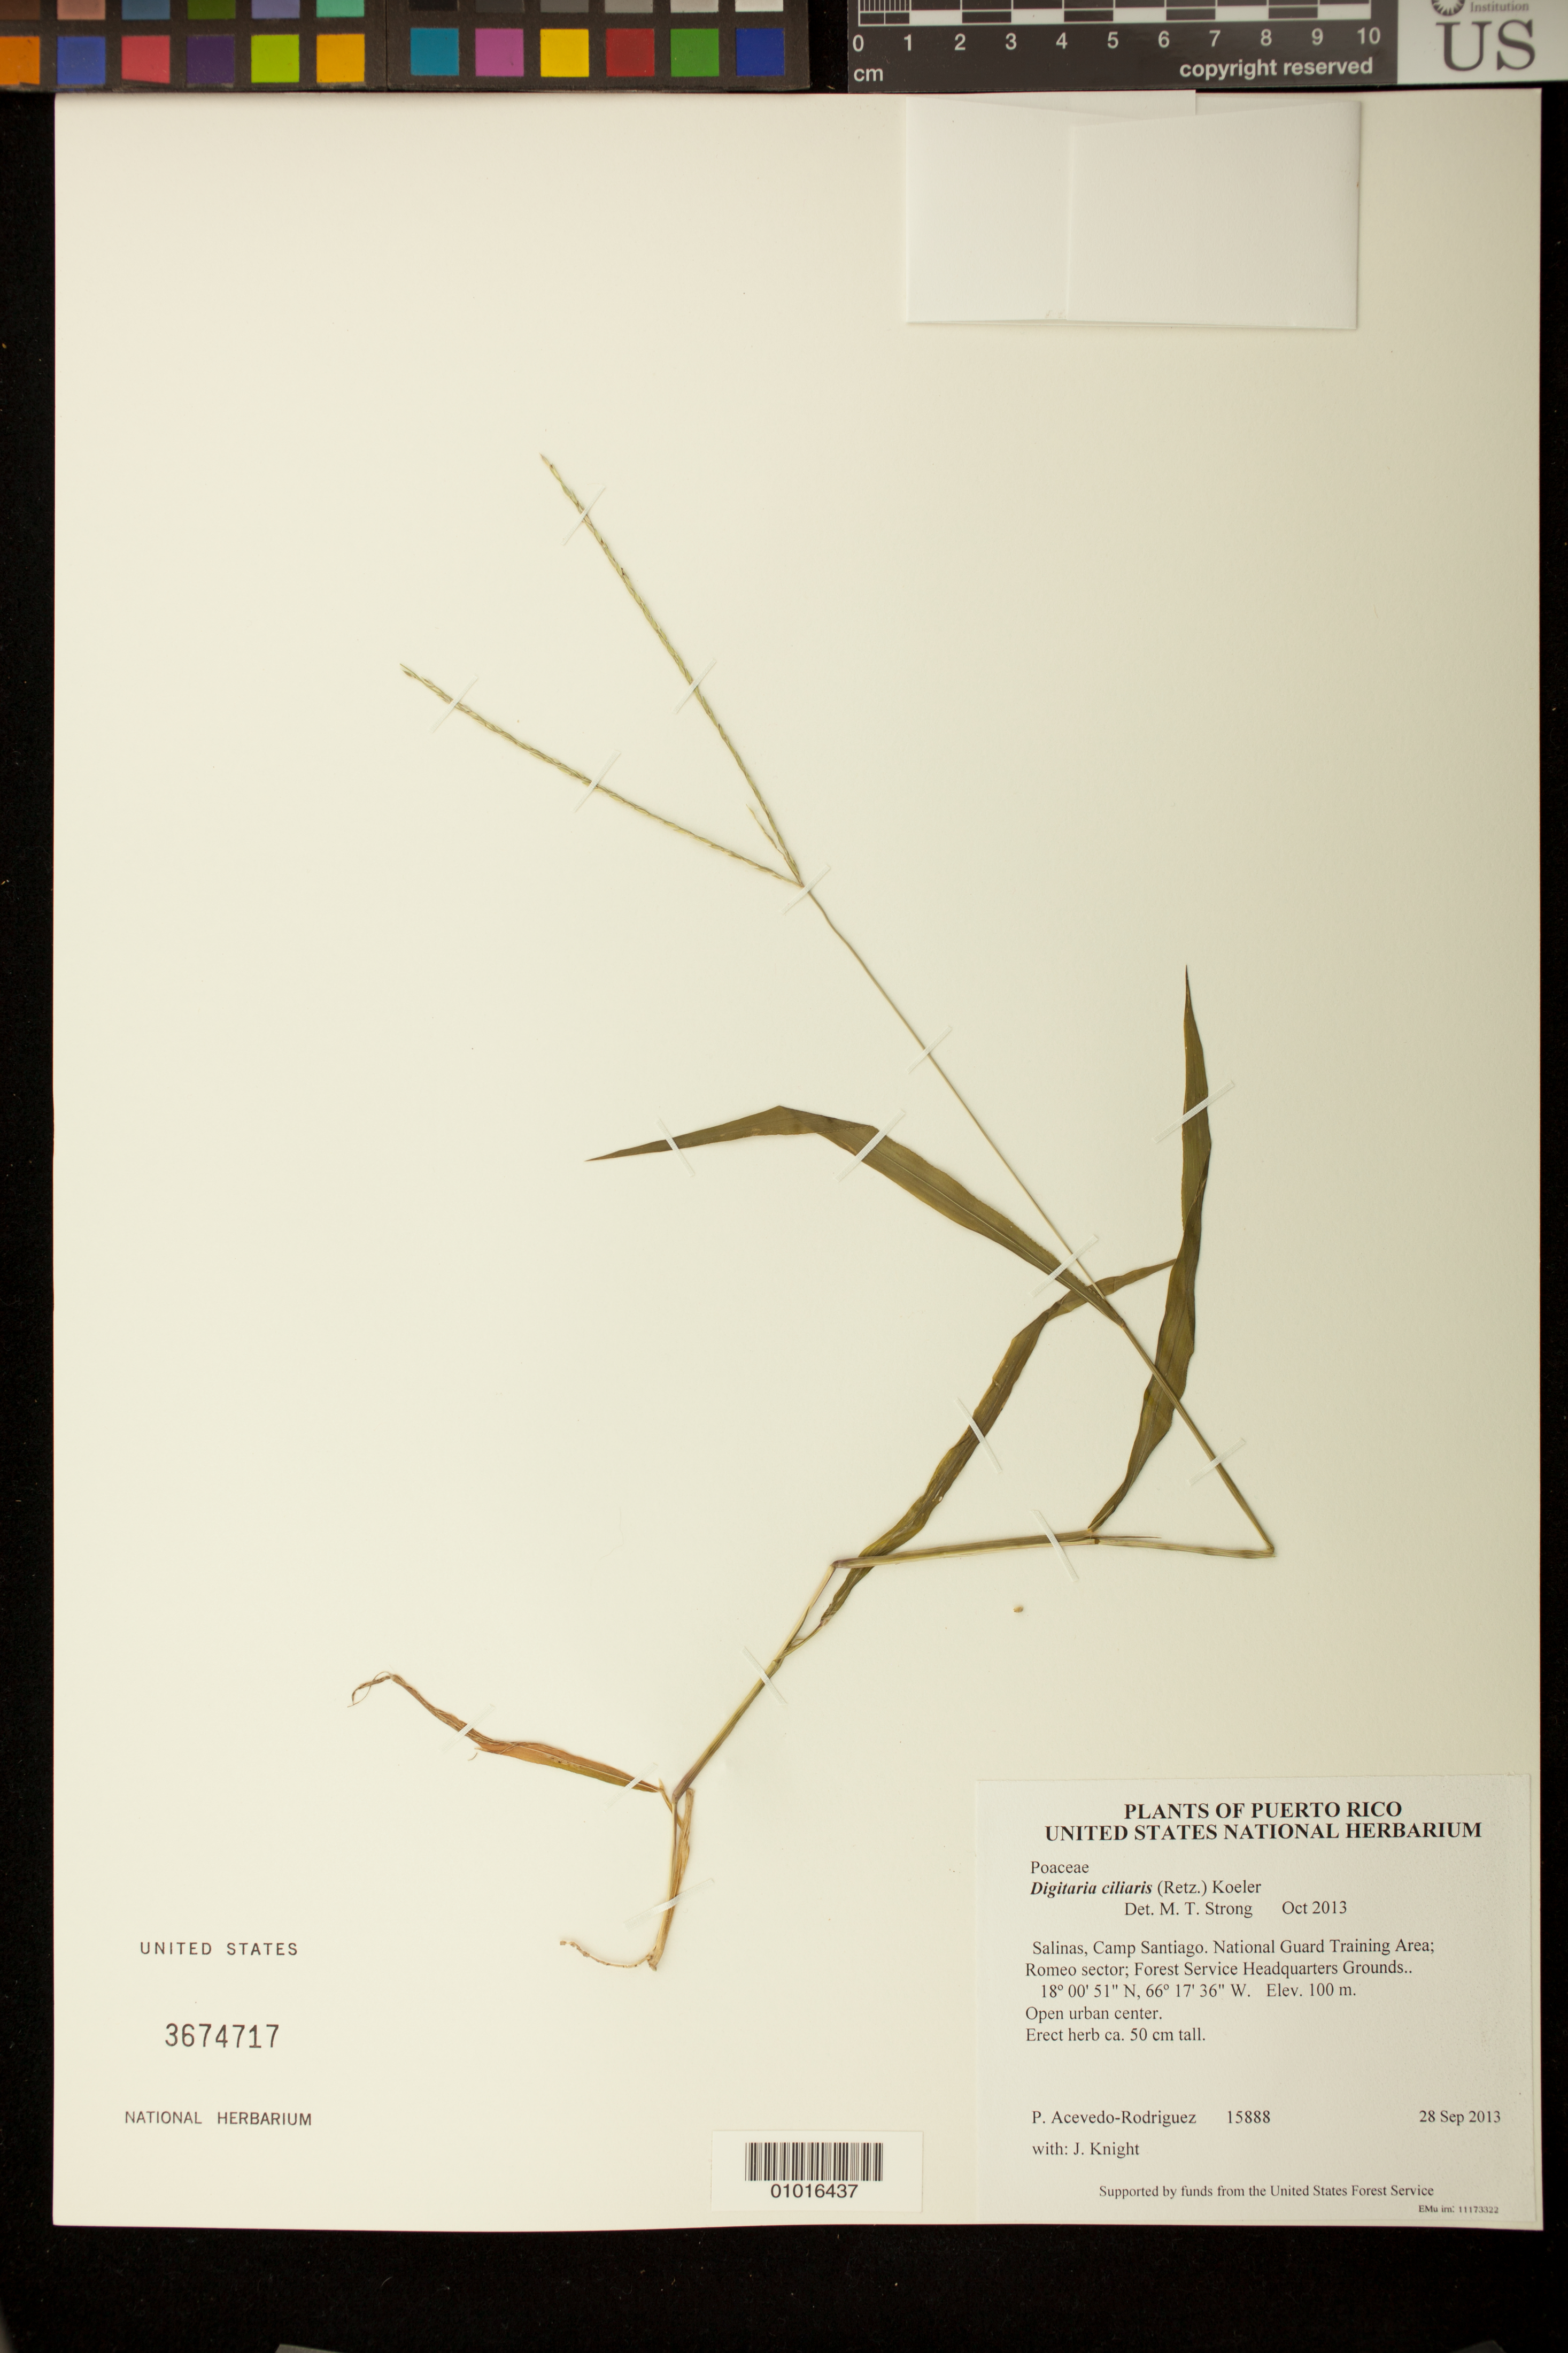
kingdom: Plantae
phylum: Tracheophyta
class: Liliopsida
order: Poales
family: Poaceae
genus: Digitaria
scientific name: Digitaria ciliaris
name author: (Retz.) Koeler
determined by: Strong, M. T., (US), Smithsonian Institution - National Museum of Natural History (UNITED STATES)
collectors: P. Acevedo-Rodr. & J. Knight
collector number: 15888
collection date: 2013-09-28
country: Puerto Rico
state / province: Salinas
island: Puerto Rico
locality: Camp Santiago. National Guard Training Area; Romeo sector; Forest Service Headquarters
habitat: Open urban center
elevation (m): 100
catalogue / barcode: US 3674717